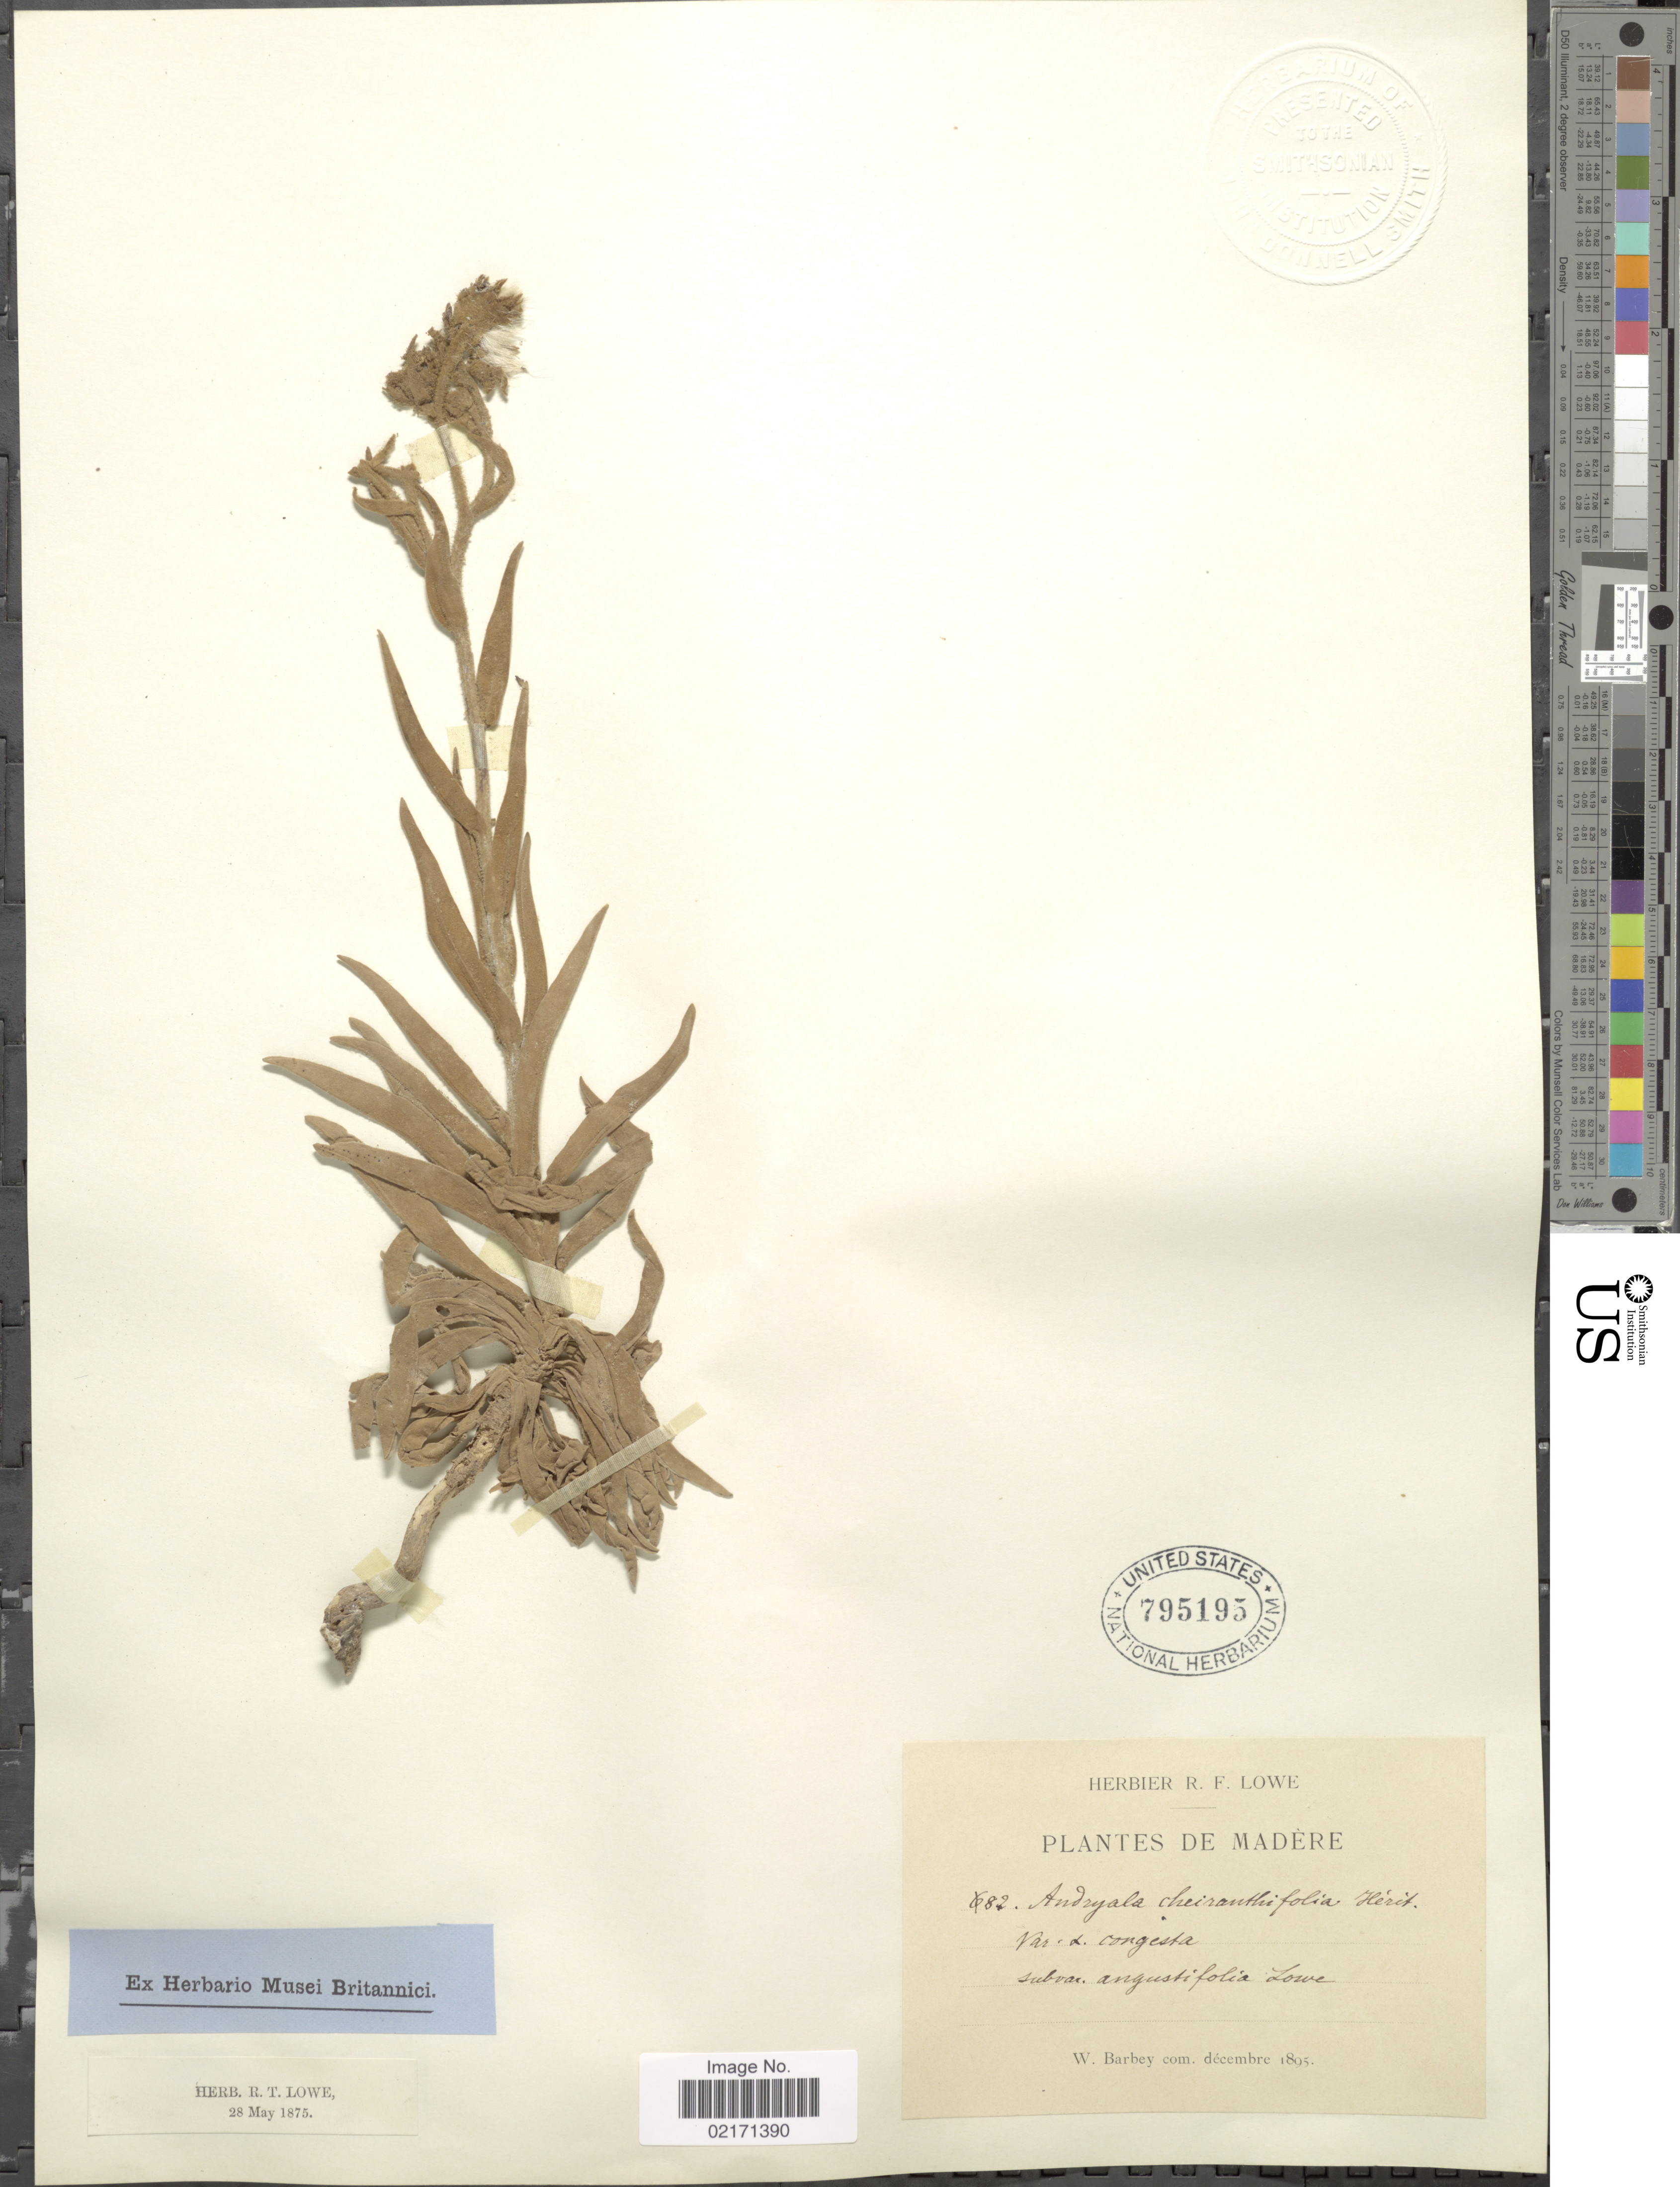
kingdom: Plantae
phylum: Tracheophyta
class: Magnoliopsida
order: Asterales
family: Asteraceae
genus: Andryala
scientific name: Andryala glandulosa subsp. cheiranthifolia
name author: (L'Hér.) Greuter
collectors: ex herb. R. F. Lowe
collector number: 682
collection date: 1875-05-28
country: Portugal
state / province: Madeira (Aut. Reg.)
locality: Madere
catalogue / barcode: US 795195